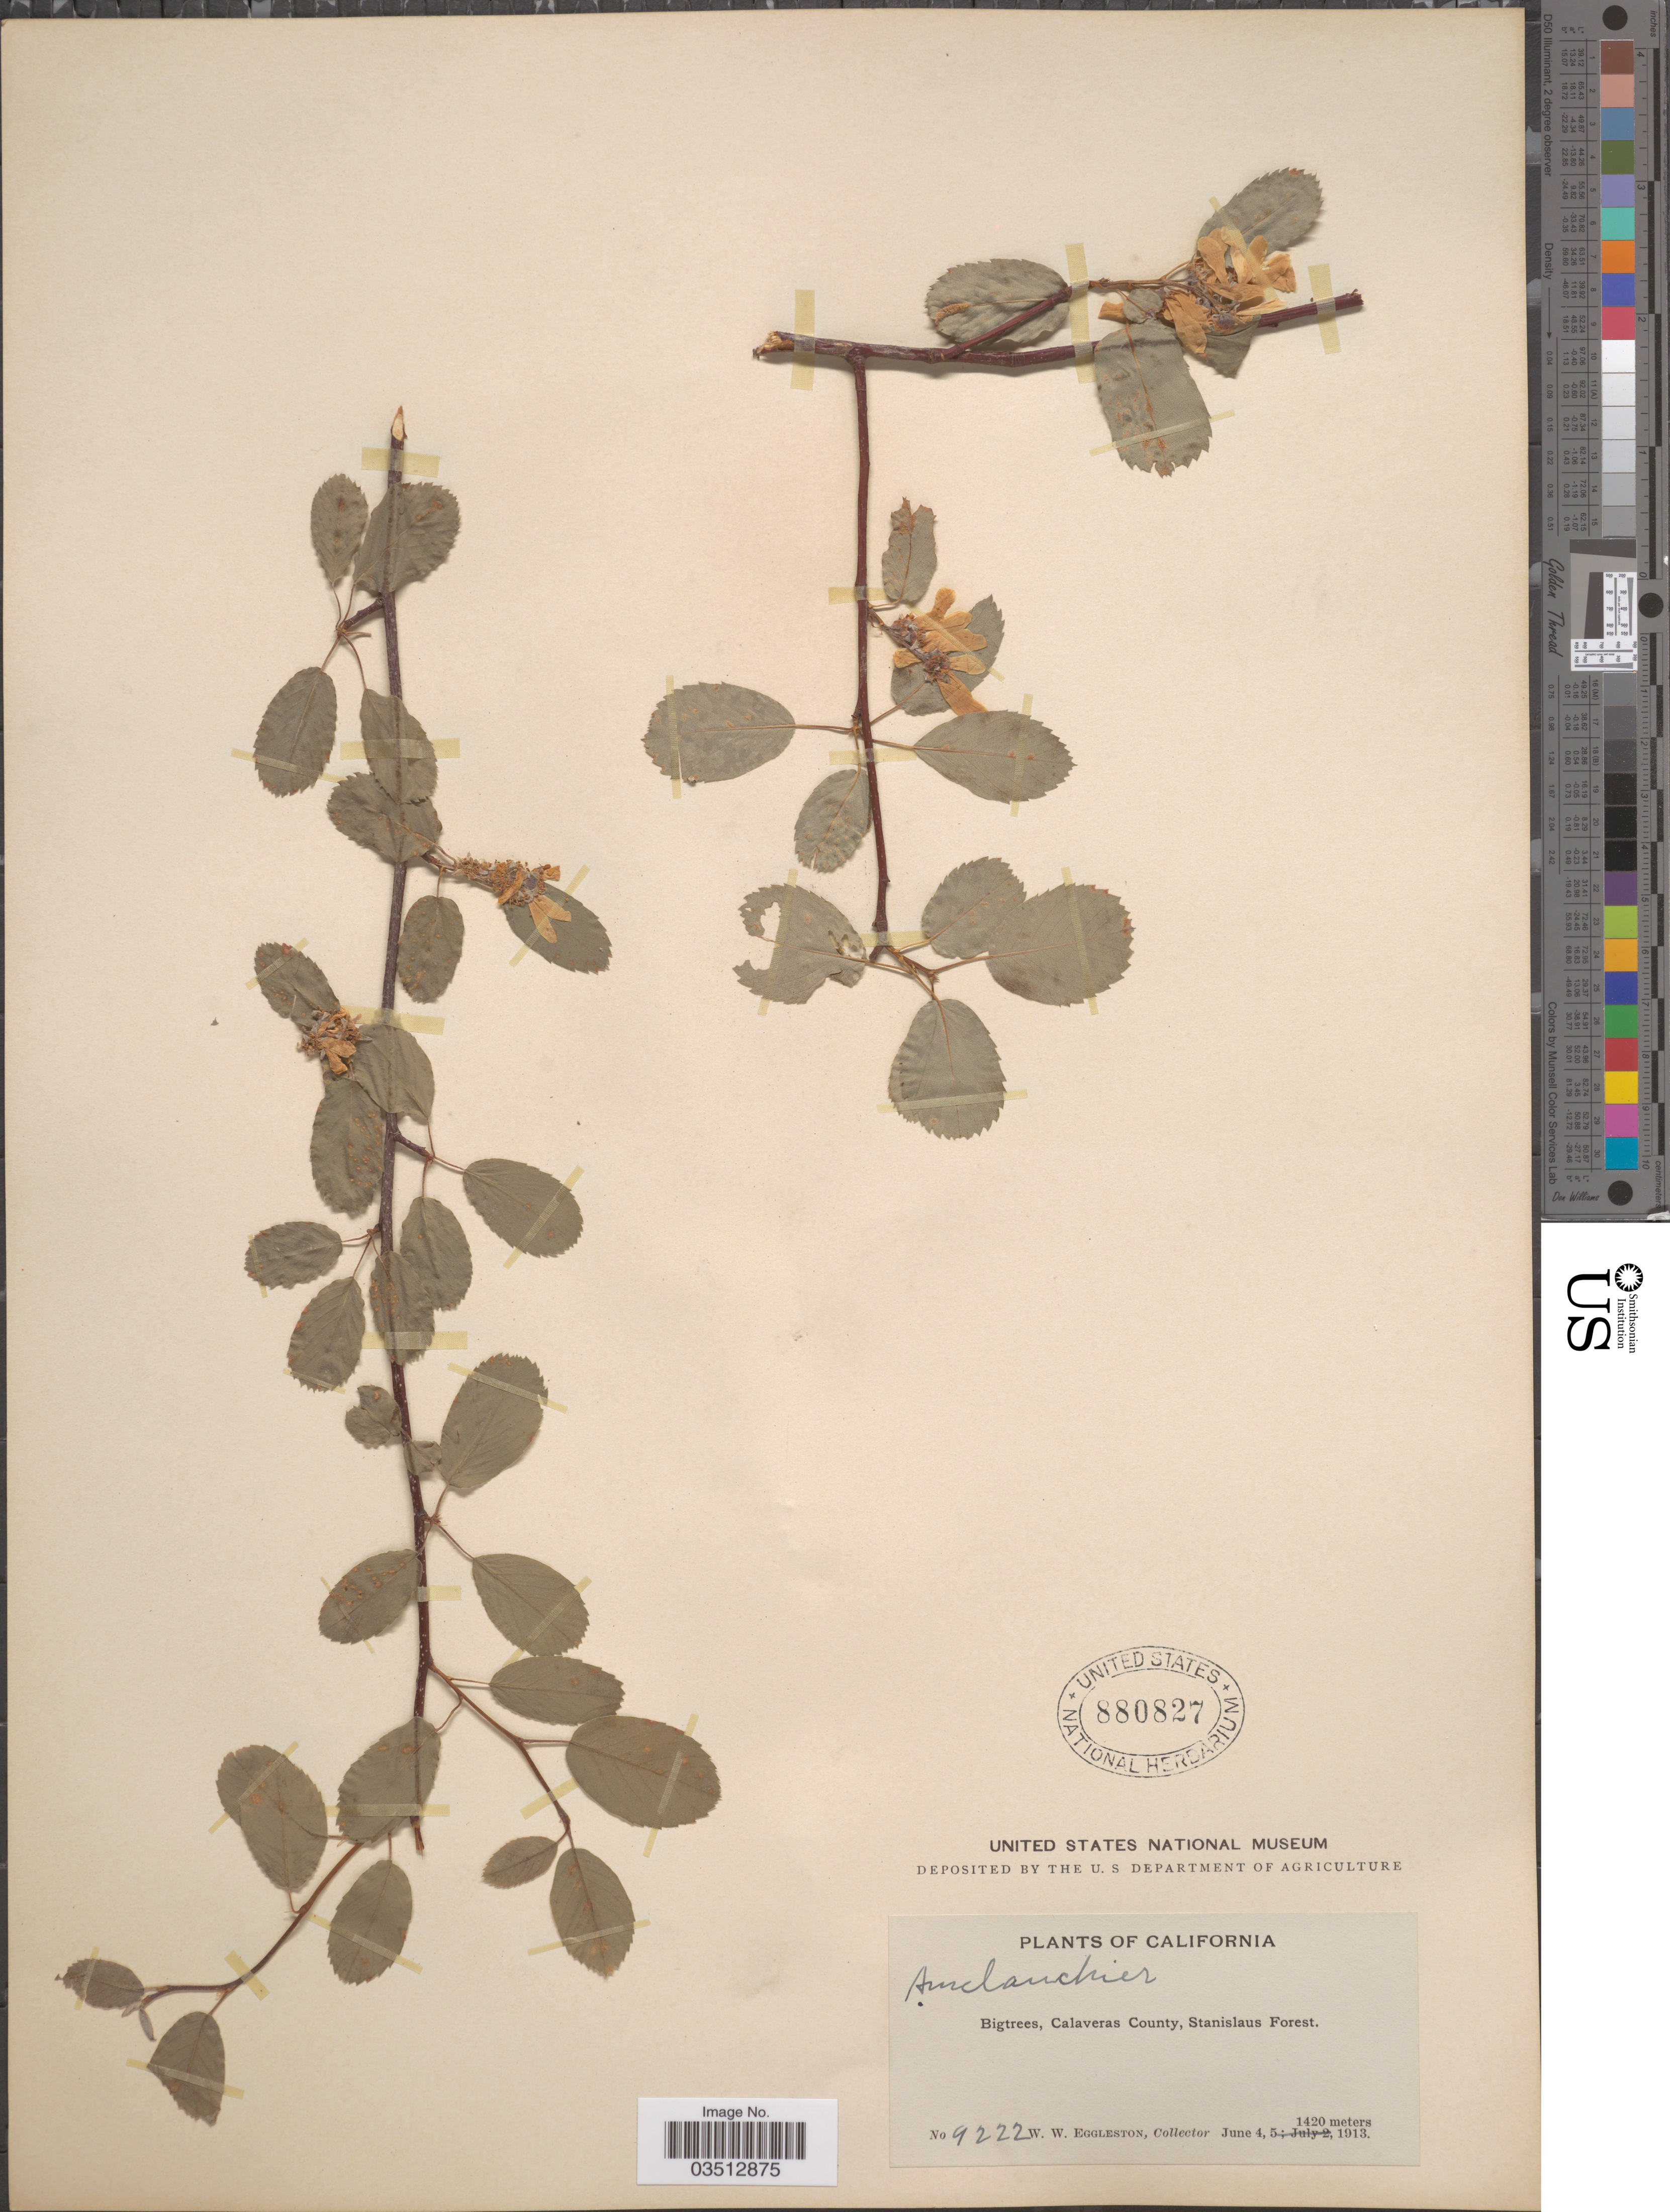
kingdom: Plantae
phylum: Tracheophyta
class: Magnoliopsida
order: Rosales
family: Rosaceae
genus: Amelanchier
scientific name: Amelanchier sp.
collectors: W. W. Eggleston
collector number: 9222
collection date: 1913-06-04/1913-06-05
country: United States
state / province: California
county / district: Calaveras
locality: Bigtrees, Calaveras County, Stanislaus Forest.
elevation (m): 1420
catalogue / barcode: US 880827